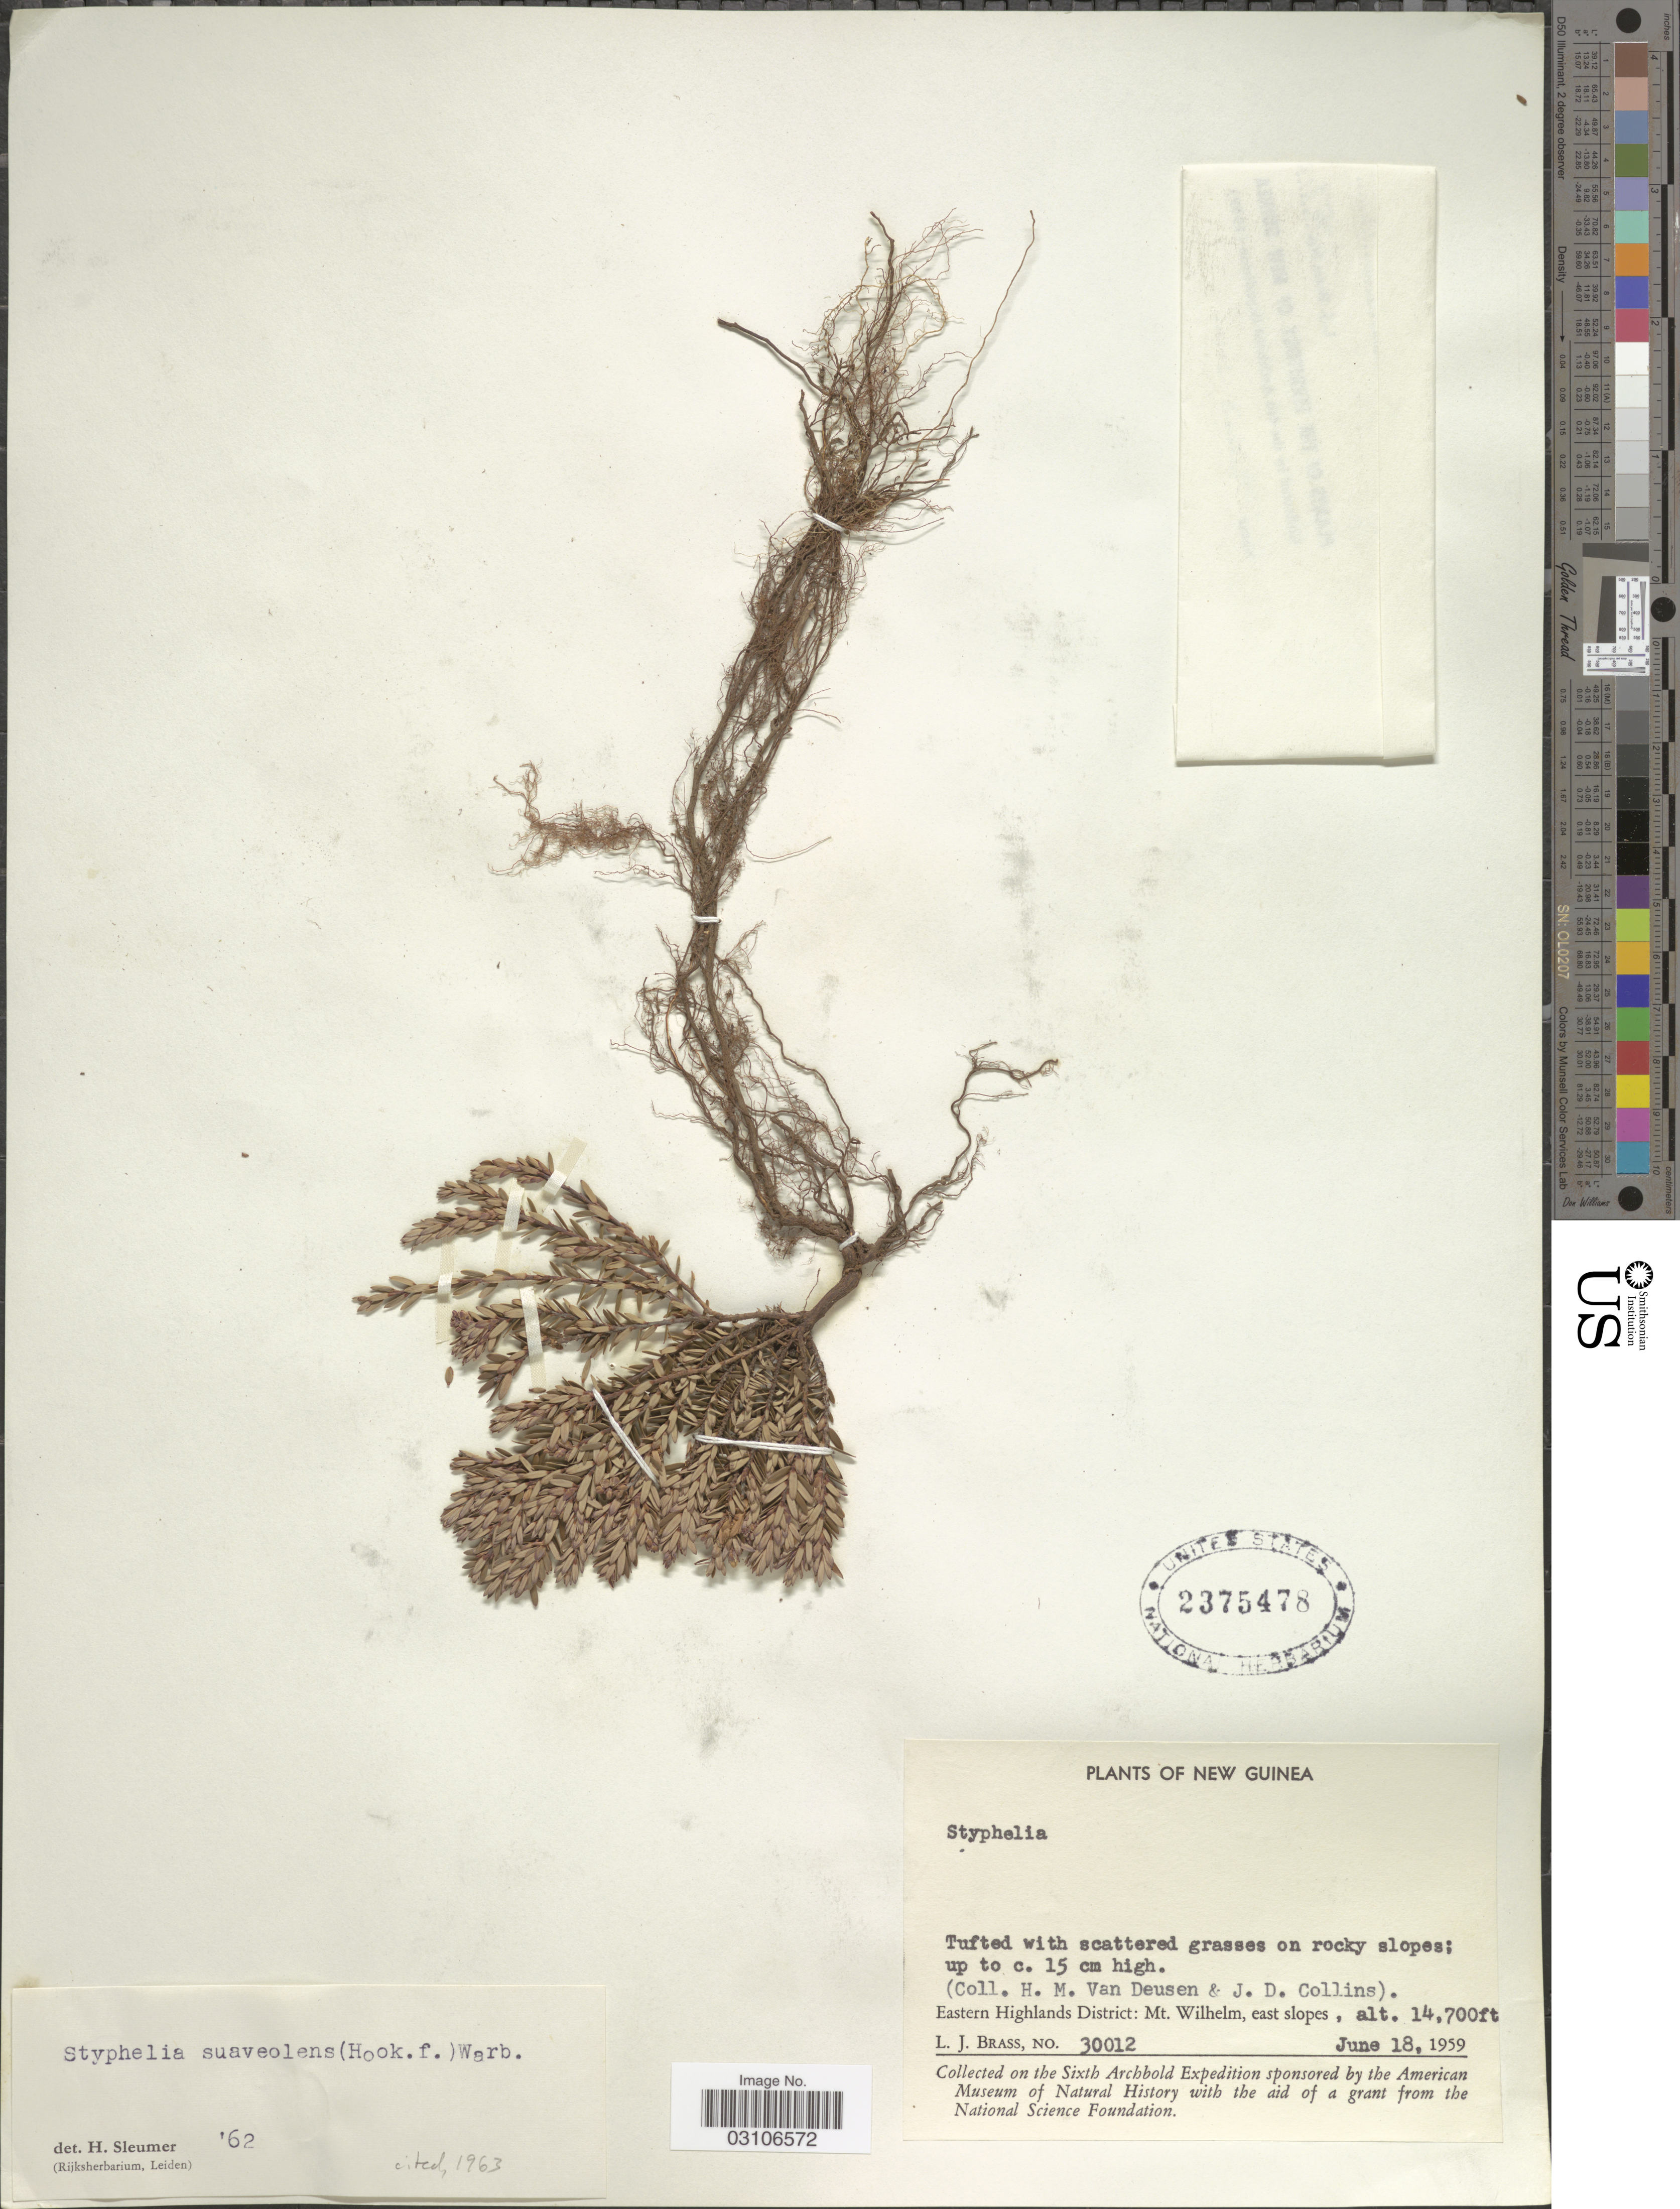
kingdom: Plantae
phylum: Tracheophyta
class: Magnoliopsida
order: Ericales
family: Ericaceae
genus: Styphelia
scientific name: Styphelia suaveolens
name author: (Hook. f.) Warb. ex P. Sarasin & Sarasin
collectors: H. Van Deusen, J. Collins & L. J. Brass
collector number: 30012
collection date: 1959-06-18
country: Papua New Guinea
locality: New Guinea. Eastern Highlands District: Mt. Wilhelm, east slopes.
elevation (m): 4481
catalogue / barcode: US 2375478